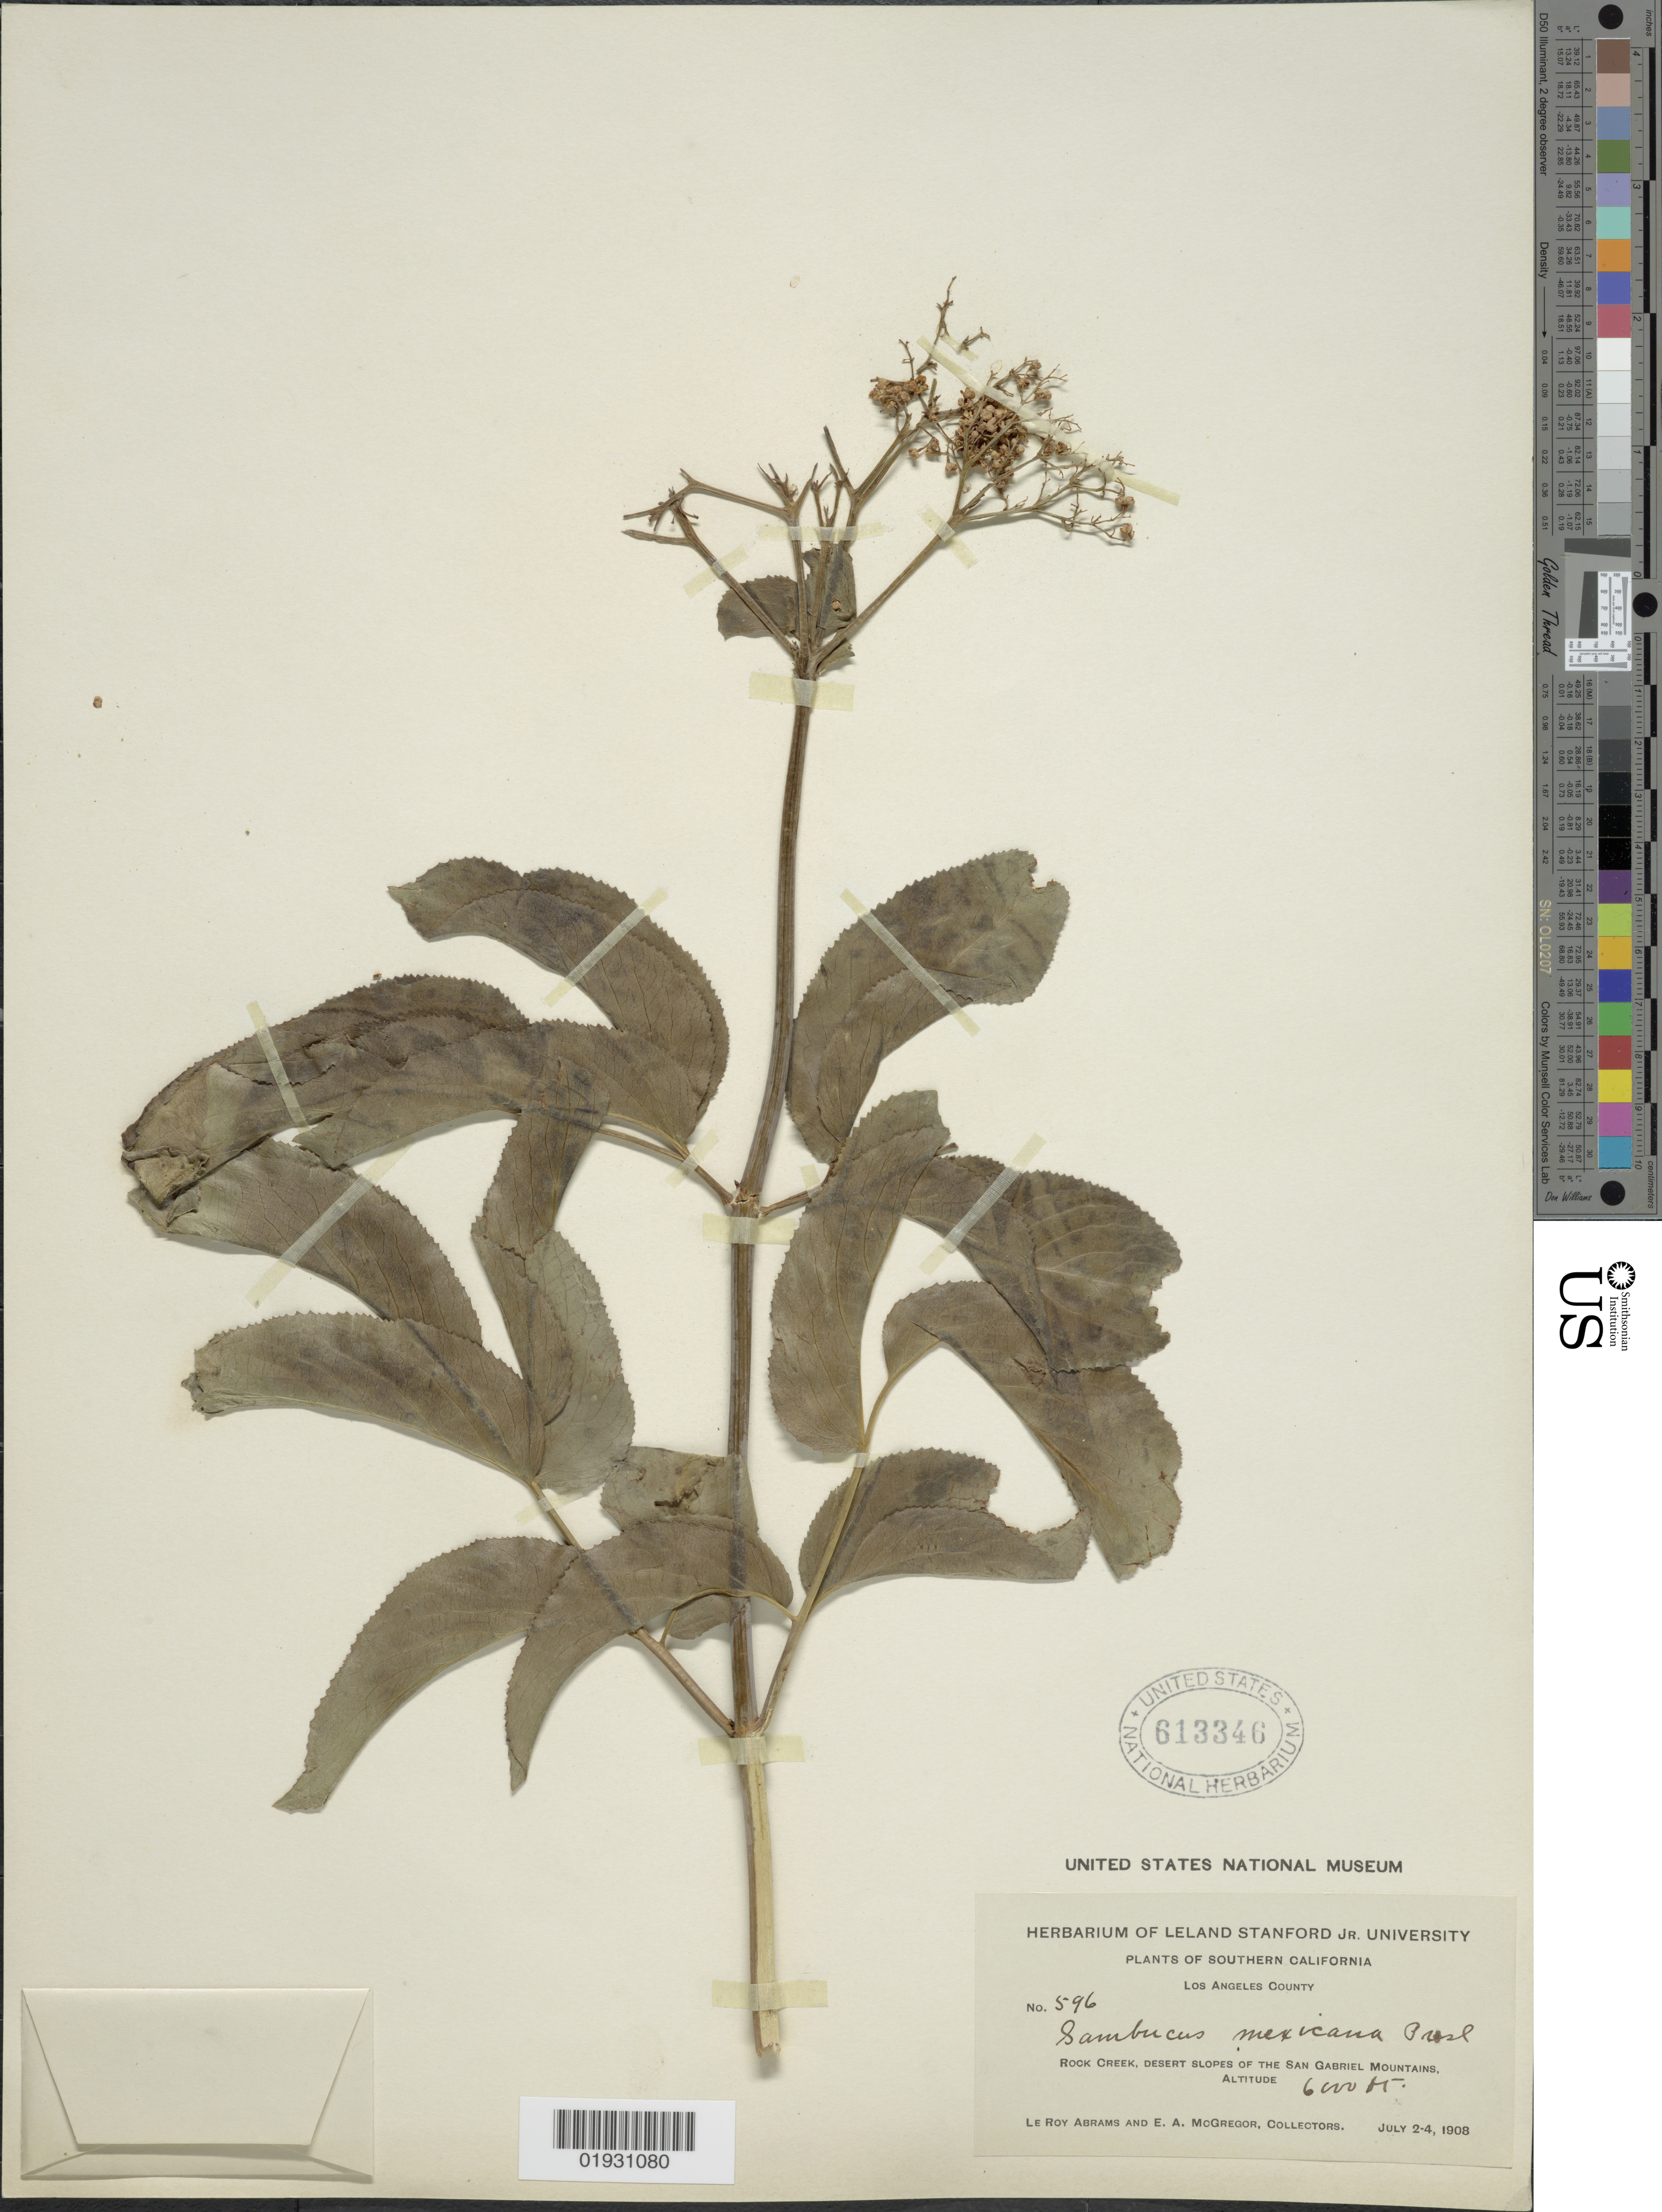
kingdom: Plantae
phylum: Tracheophyta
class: Magnoliopsida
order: Dipsacales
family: Viburnaceae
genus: Sambucus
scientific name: Sambucus mexicana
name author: C. Presl ex DC.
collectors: L. Abrams & E. A. McGregor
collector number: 596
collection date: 1908-07-02/1908-07-04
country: United States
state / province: California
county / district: Los Angeles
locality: Southern California. Los Angeles County. Rock Creek, desert slopes of the San Gabriel Mountains.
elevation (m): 1829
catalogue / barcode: US 613346